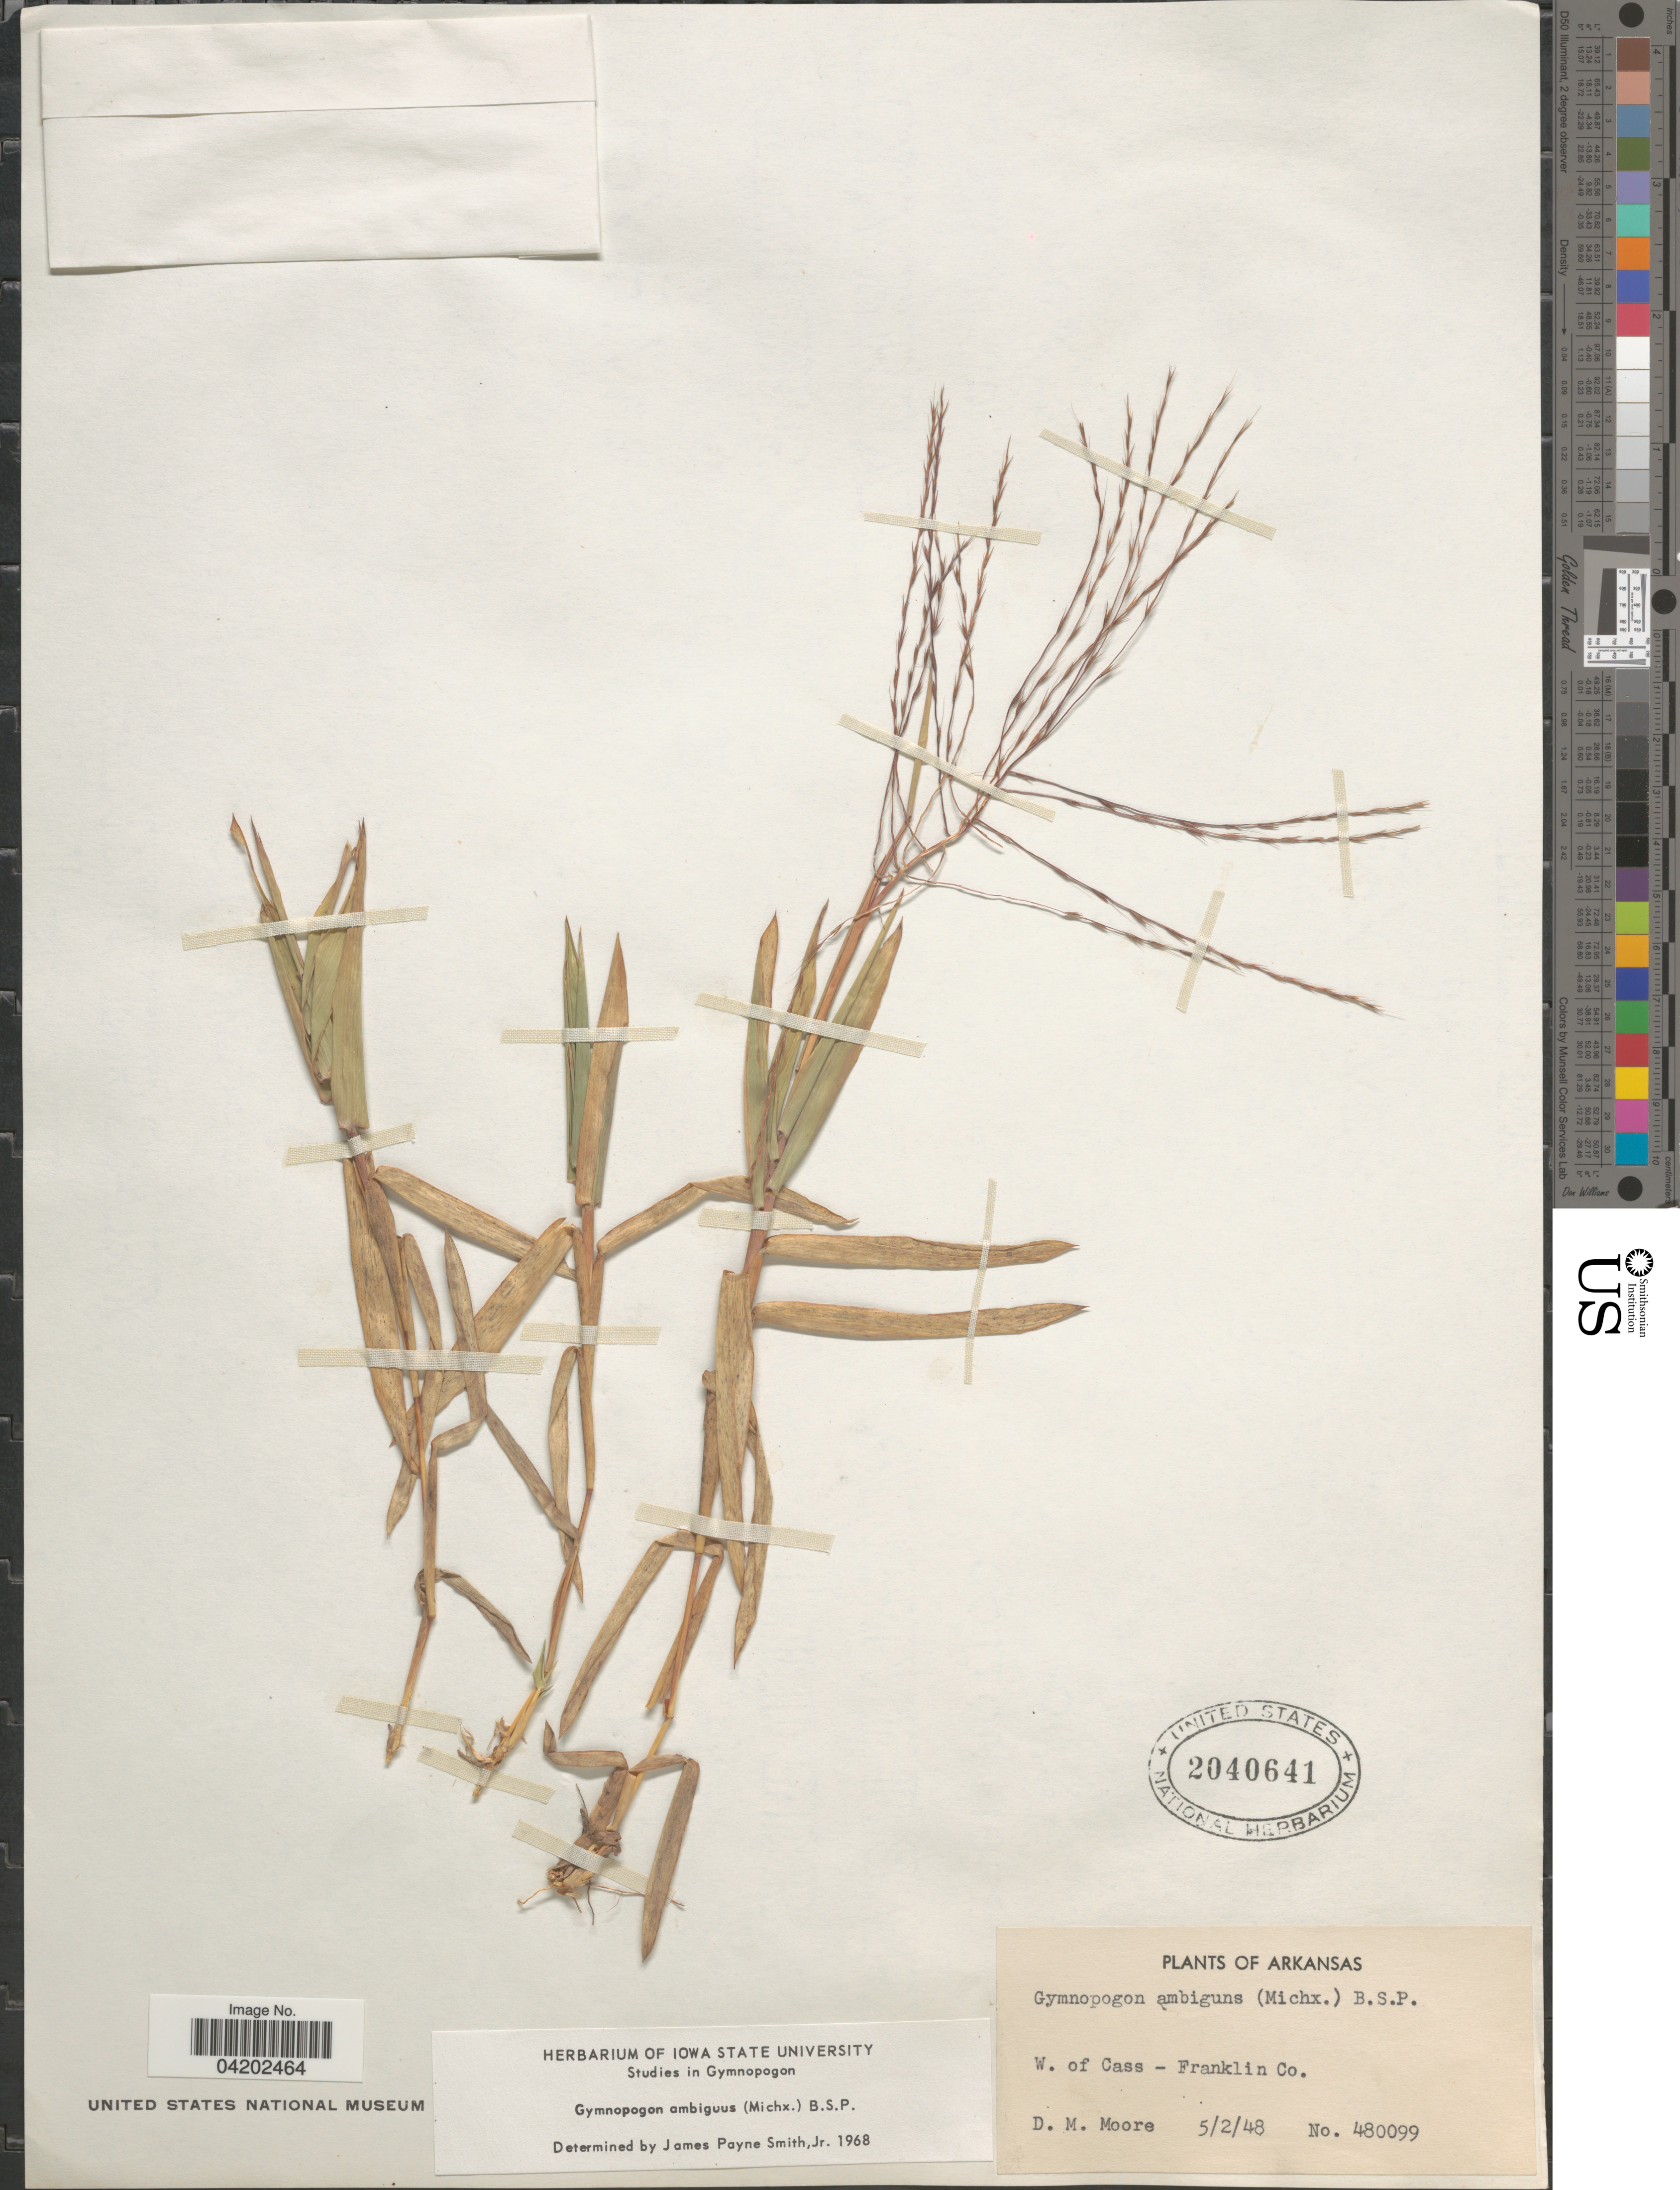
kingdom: Plantae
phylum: Tracheophyta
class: Liliopsida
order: Poales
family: Poaceae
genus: Gymnopogon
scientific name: Gymnopogon ambiguus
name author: (Michx.) Britton, Stearns & Poggenb.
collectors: D. Moore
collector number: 480099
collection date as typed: Transcribed d/m/y: 2/5/48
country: United States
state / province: Arkansas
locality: W. of Cass - Franklin Co.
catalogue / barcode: US 2040641